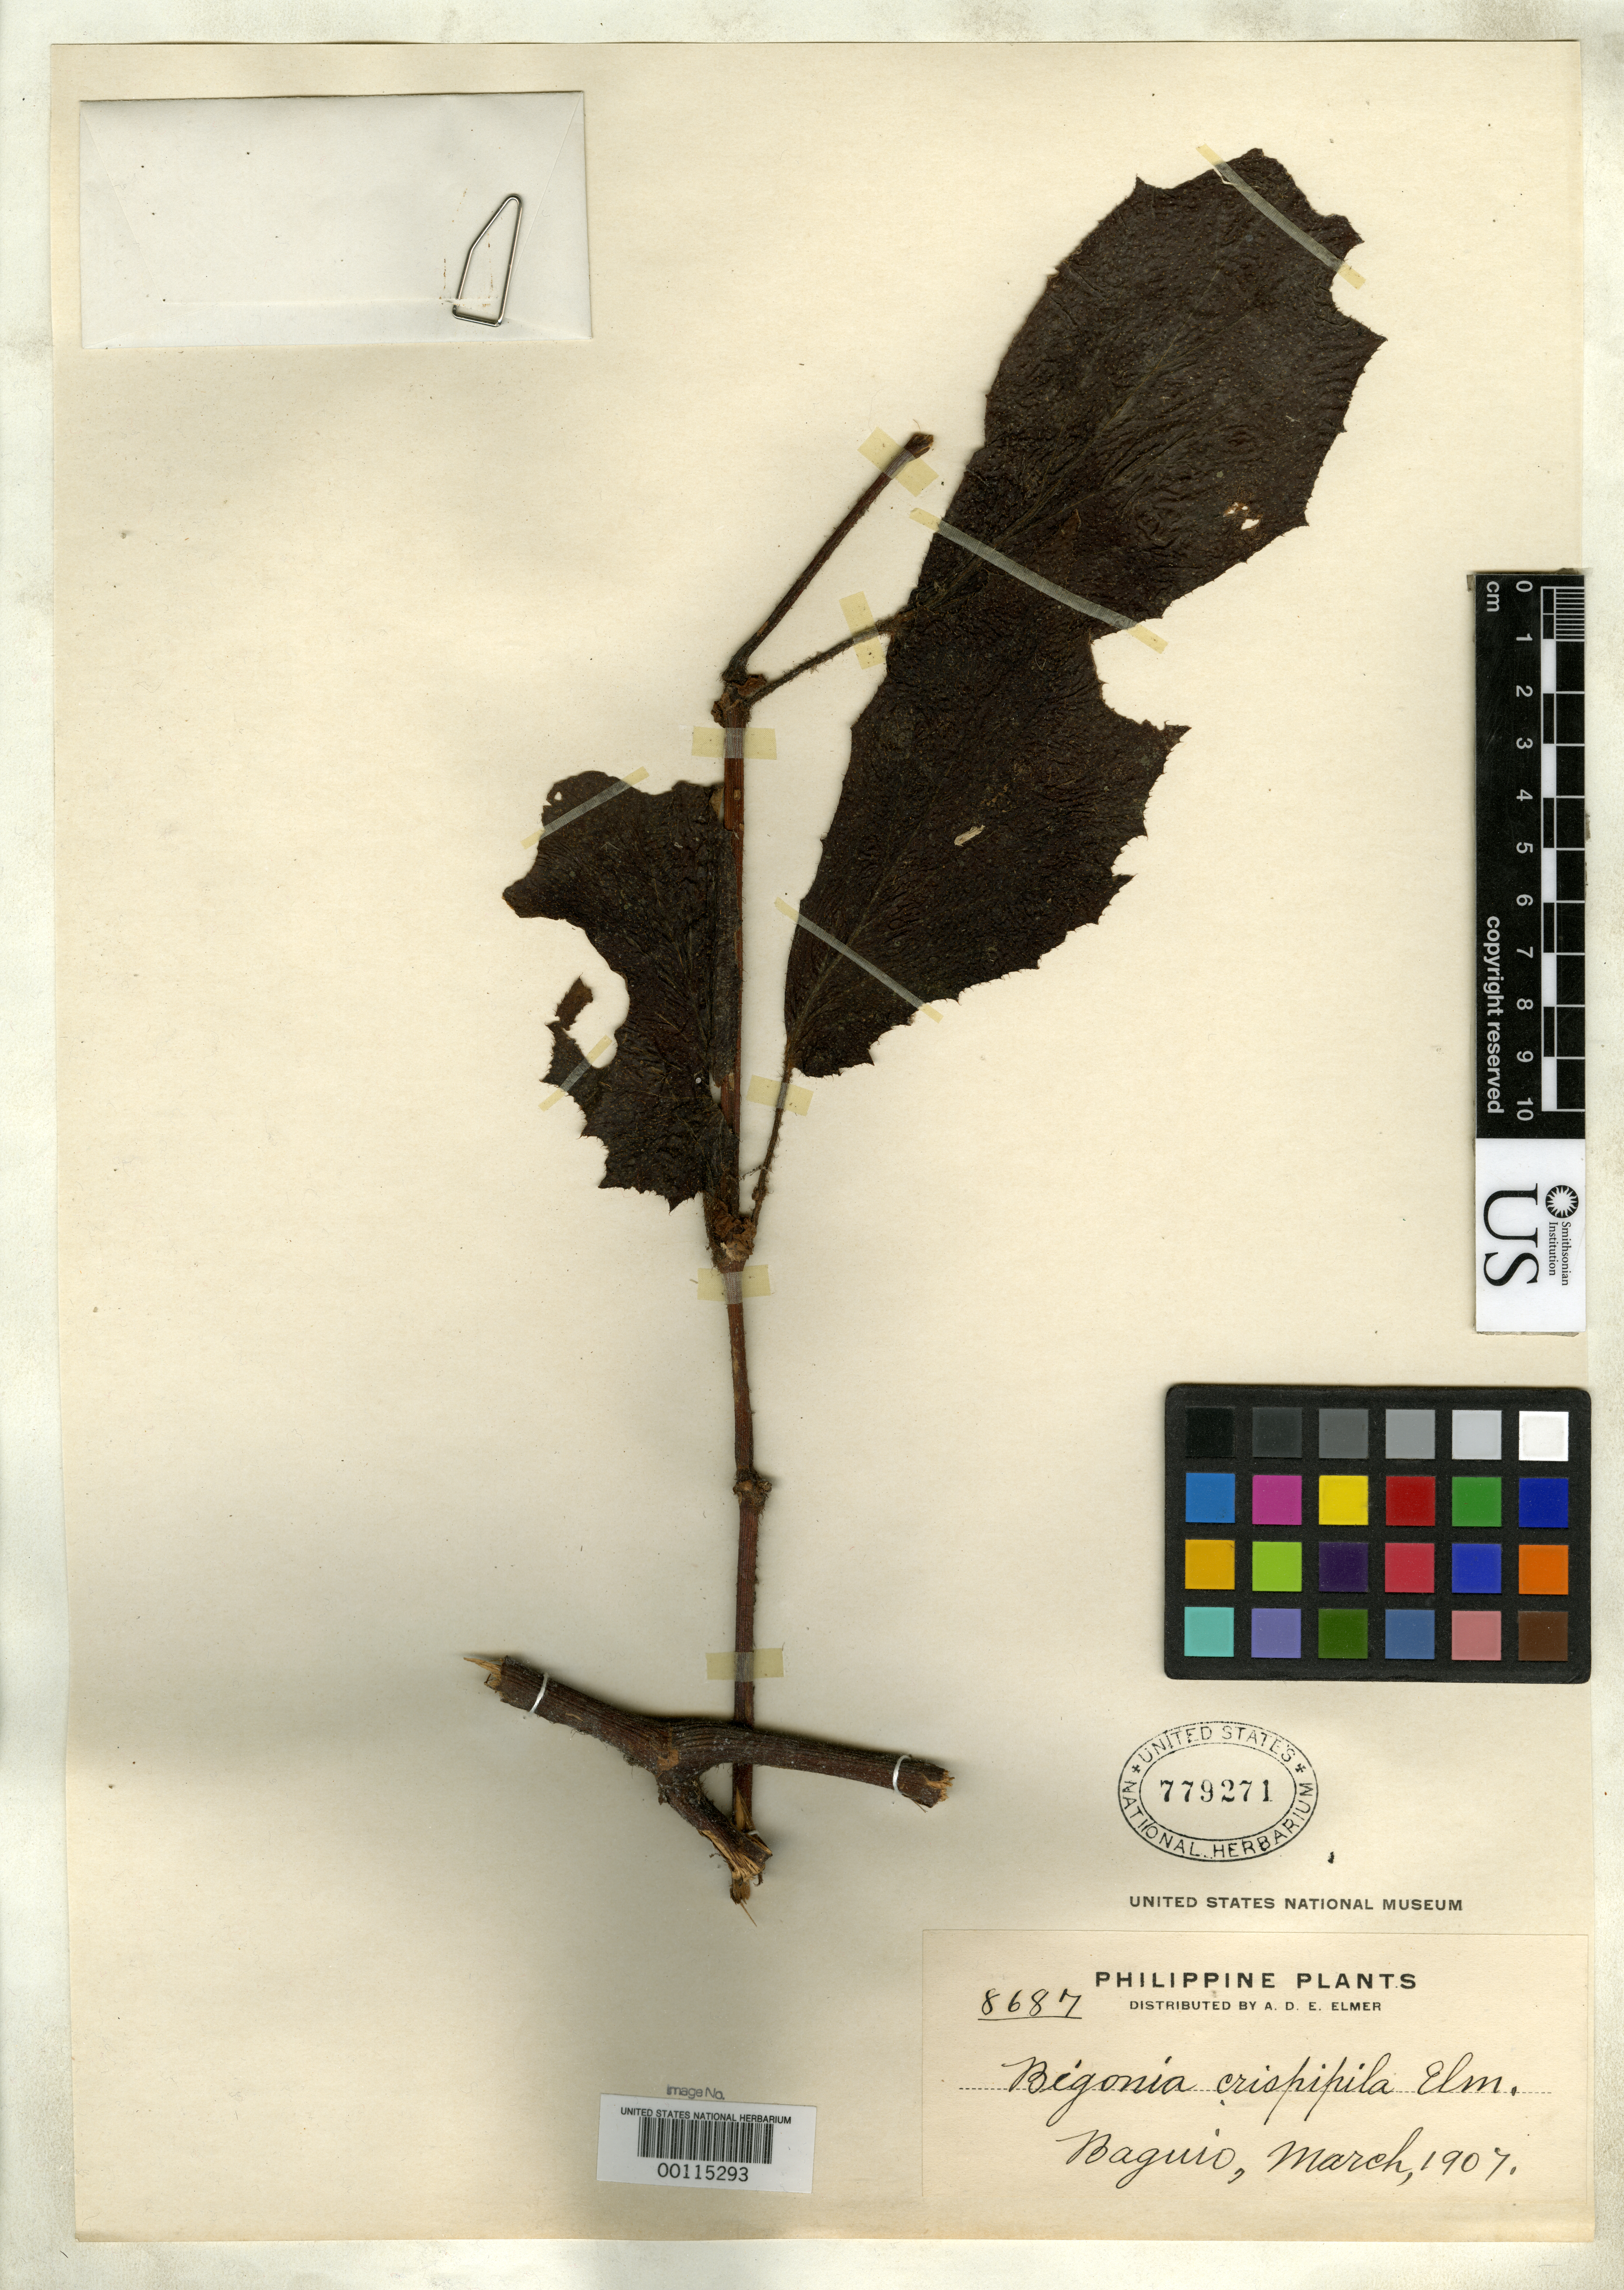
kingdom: Plantae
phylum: Tracheophyta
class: Magnoliopsida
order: Cucurbitales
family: Begoniaceae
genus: Begonia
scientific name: Begonia crispipila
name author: Elmer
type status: Isotype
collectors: A. D. E. Elmer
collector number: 8687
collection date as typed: Mar 1907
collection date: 1907-03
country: Philippines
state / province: Cordillera (Administrative Region)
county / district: Benguet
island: Luzon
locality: Baguio.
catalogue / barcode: US 779271